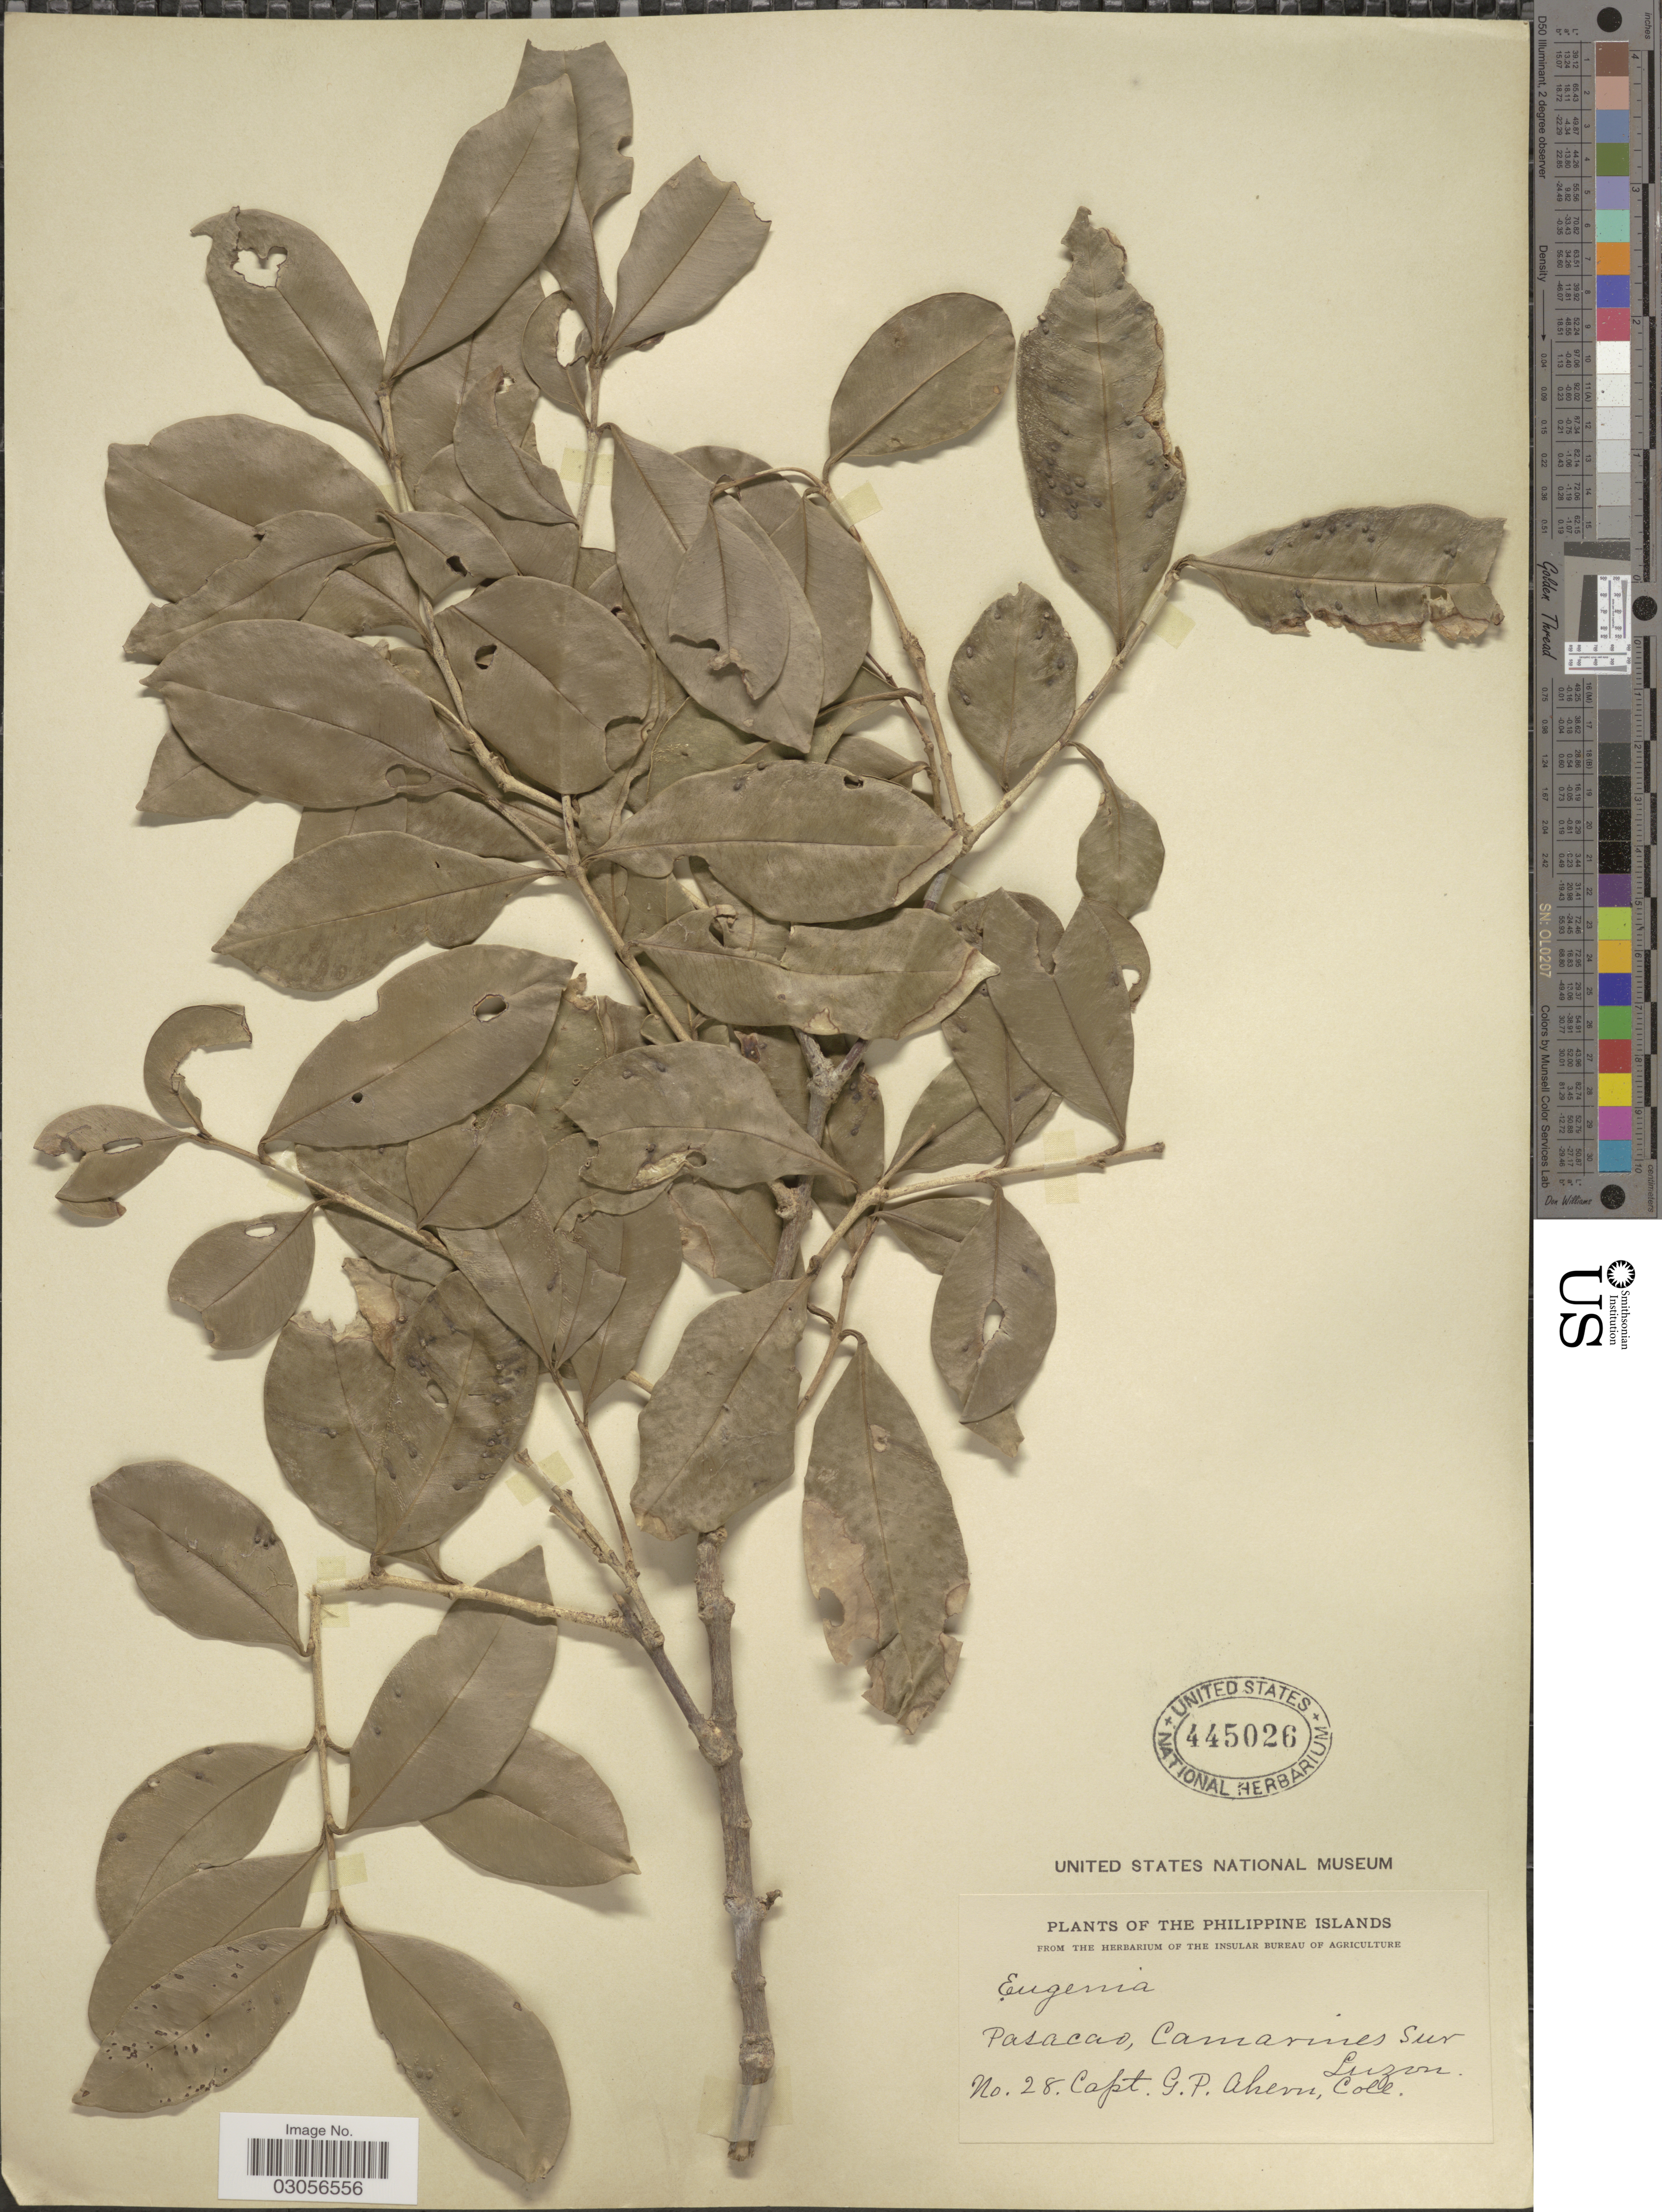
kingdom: Plantae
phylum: Tracheophyta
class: Magnoliopsida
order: Myrtales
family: Myrtaceae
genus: Syzygium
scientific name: Syzygium sp.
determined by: Strong, M. T., (US), Smithsonian Institution - National Museum of Natural History (UNITED STATES)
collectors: G. Ahern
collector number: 28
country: Philippines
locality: The Philippine Islands, Pasacao, Camarines Sur Luzon.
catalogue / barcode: US 445026